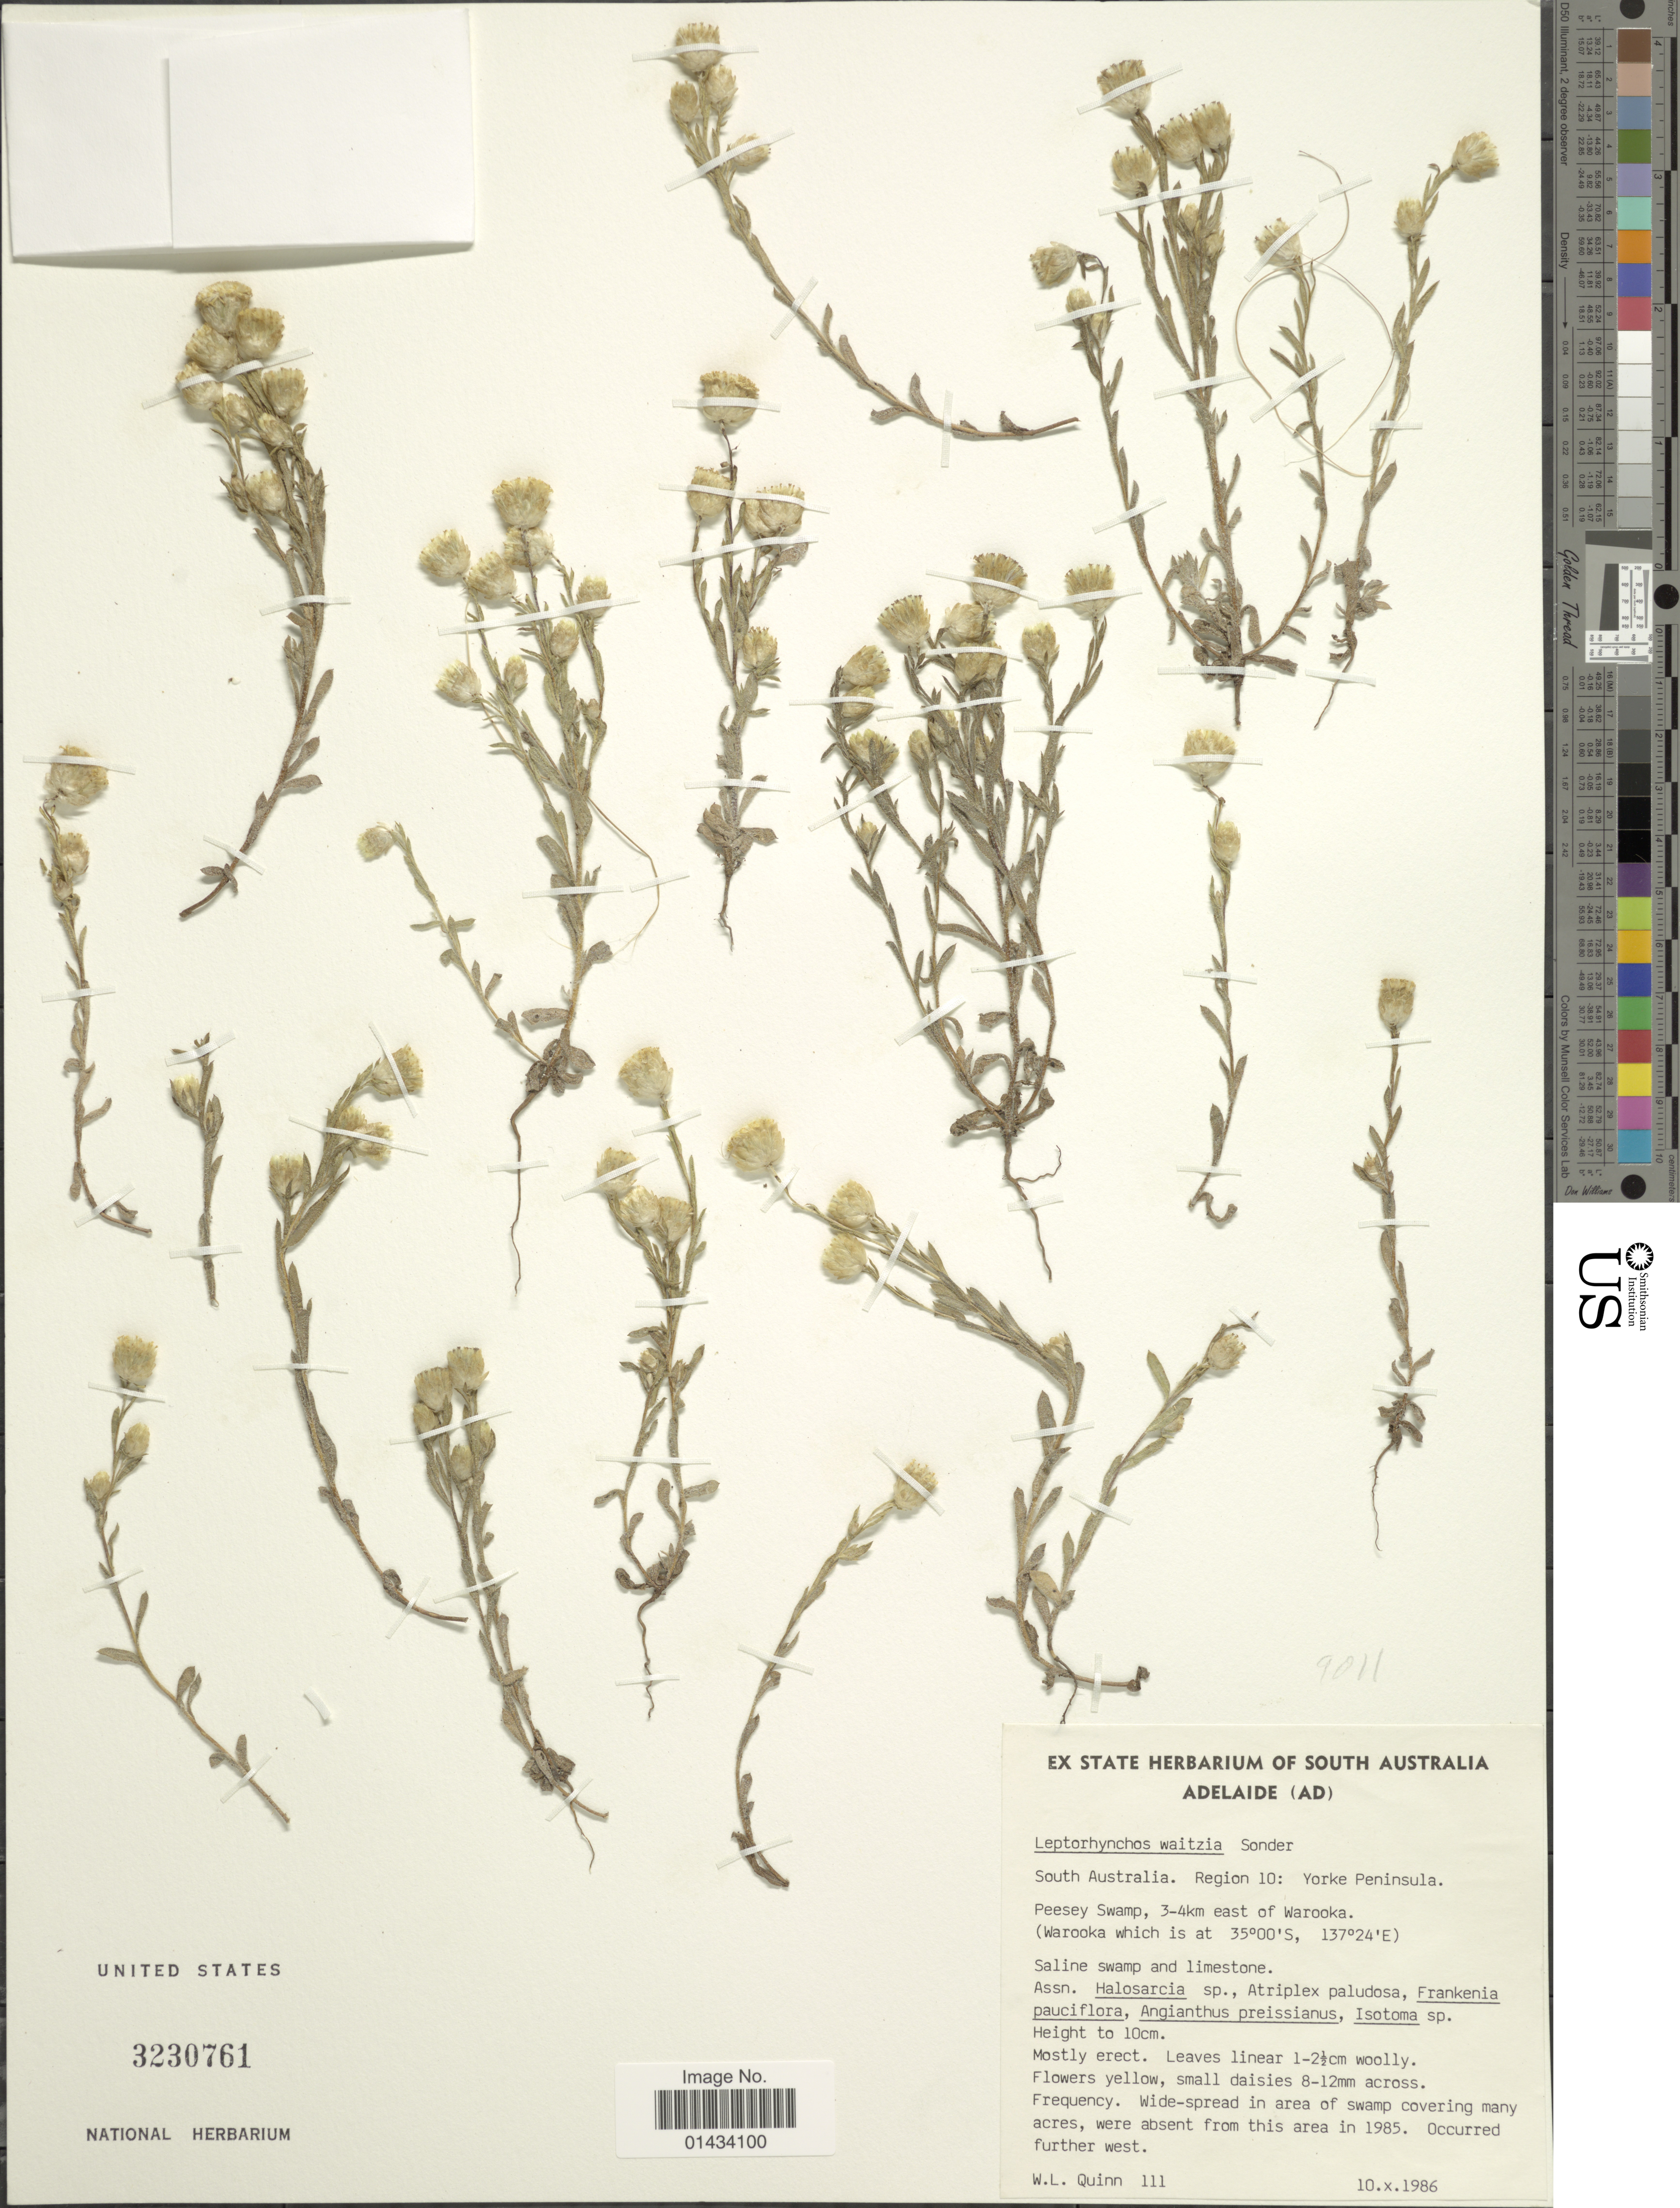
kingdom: Plantae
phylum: Tracheophyta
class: Magnoliopsida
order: Asterales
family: Asteraceae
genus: Leptorhynchos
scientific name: Leptorhynchos waitzia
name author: Sond.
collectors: W. Quinn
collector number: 111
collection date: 1986-10-10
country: Australia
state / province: South Australia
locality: Region 10: Yorke Peninsula, Peesey Swamp, 3-4 km east of Warooka, Saline swamp and limestone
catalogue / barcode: US 3230761